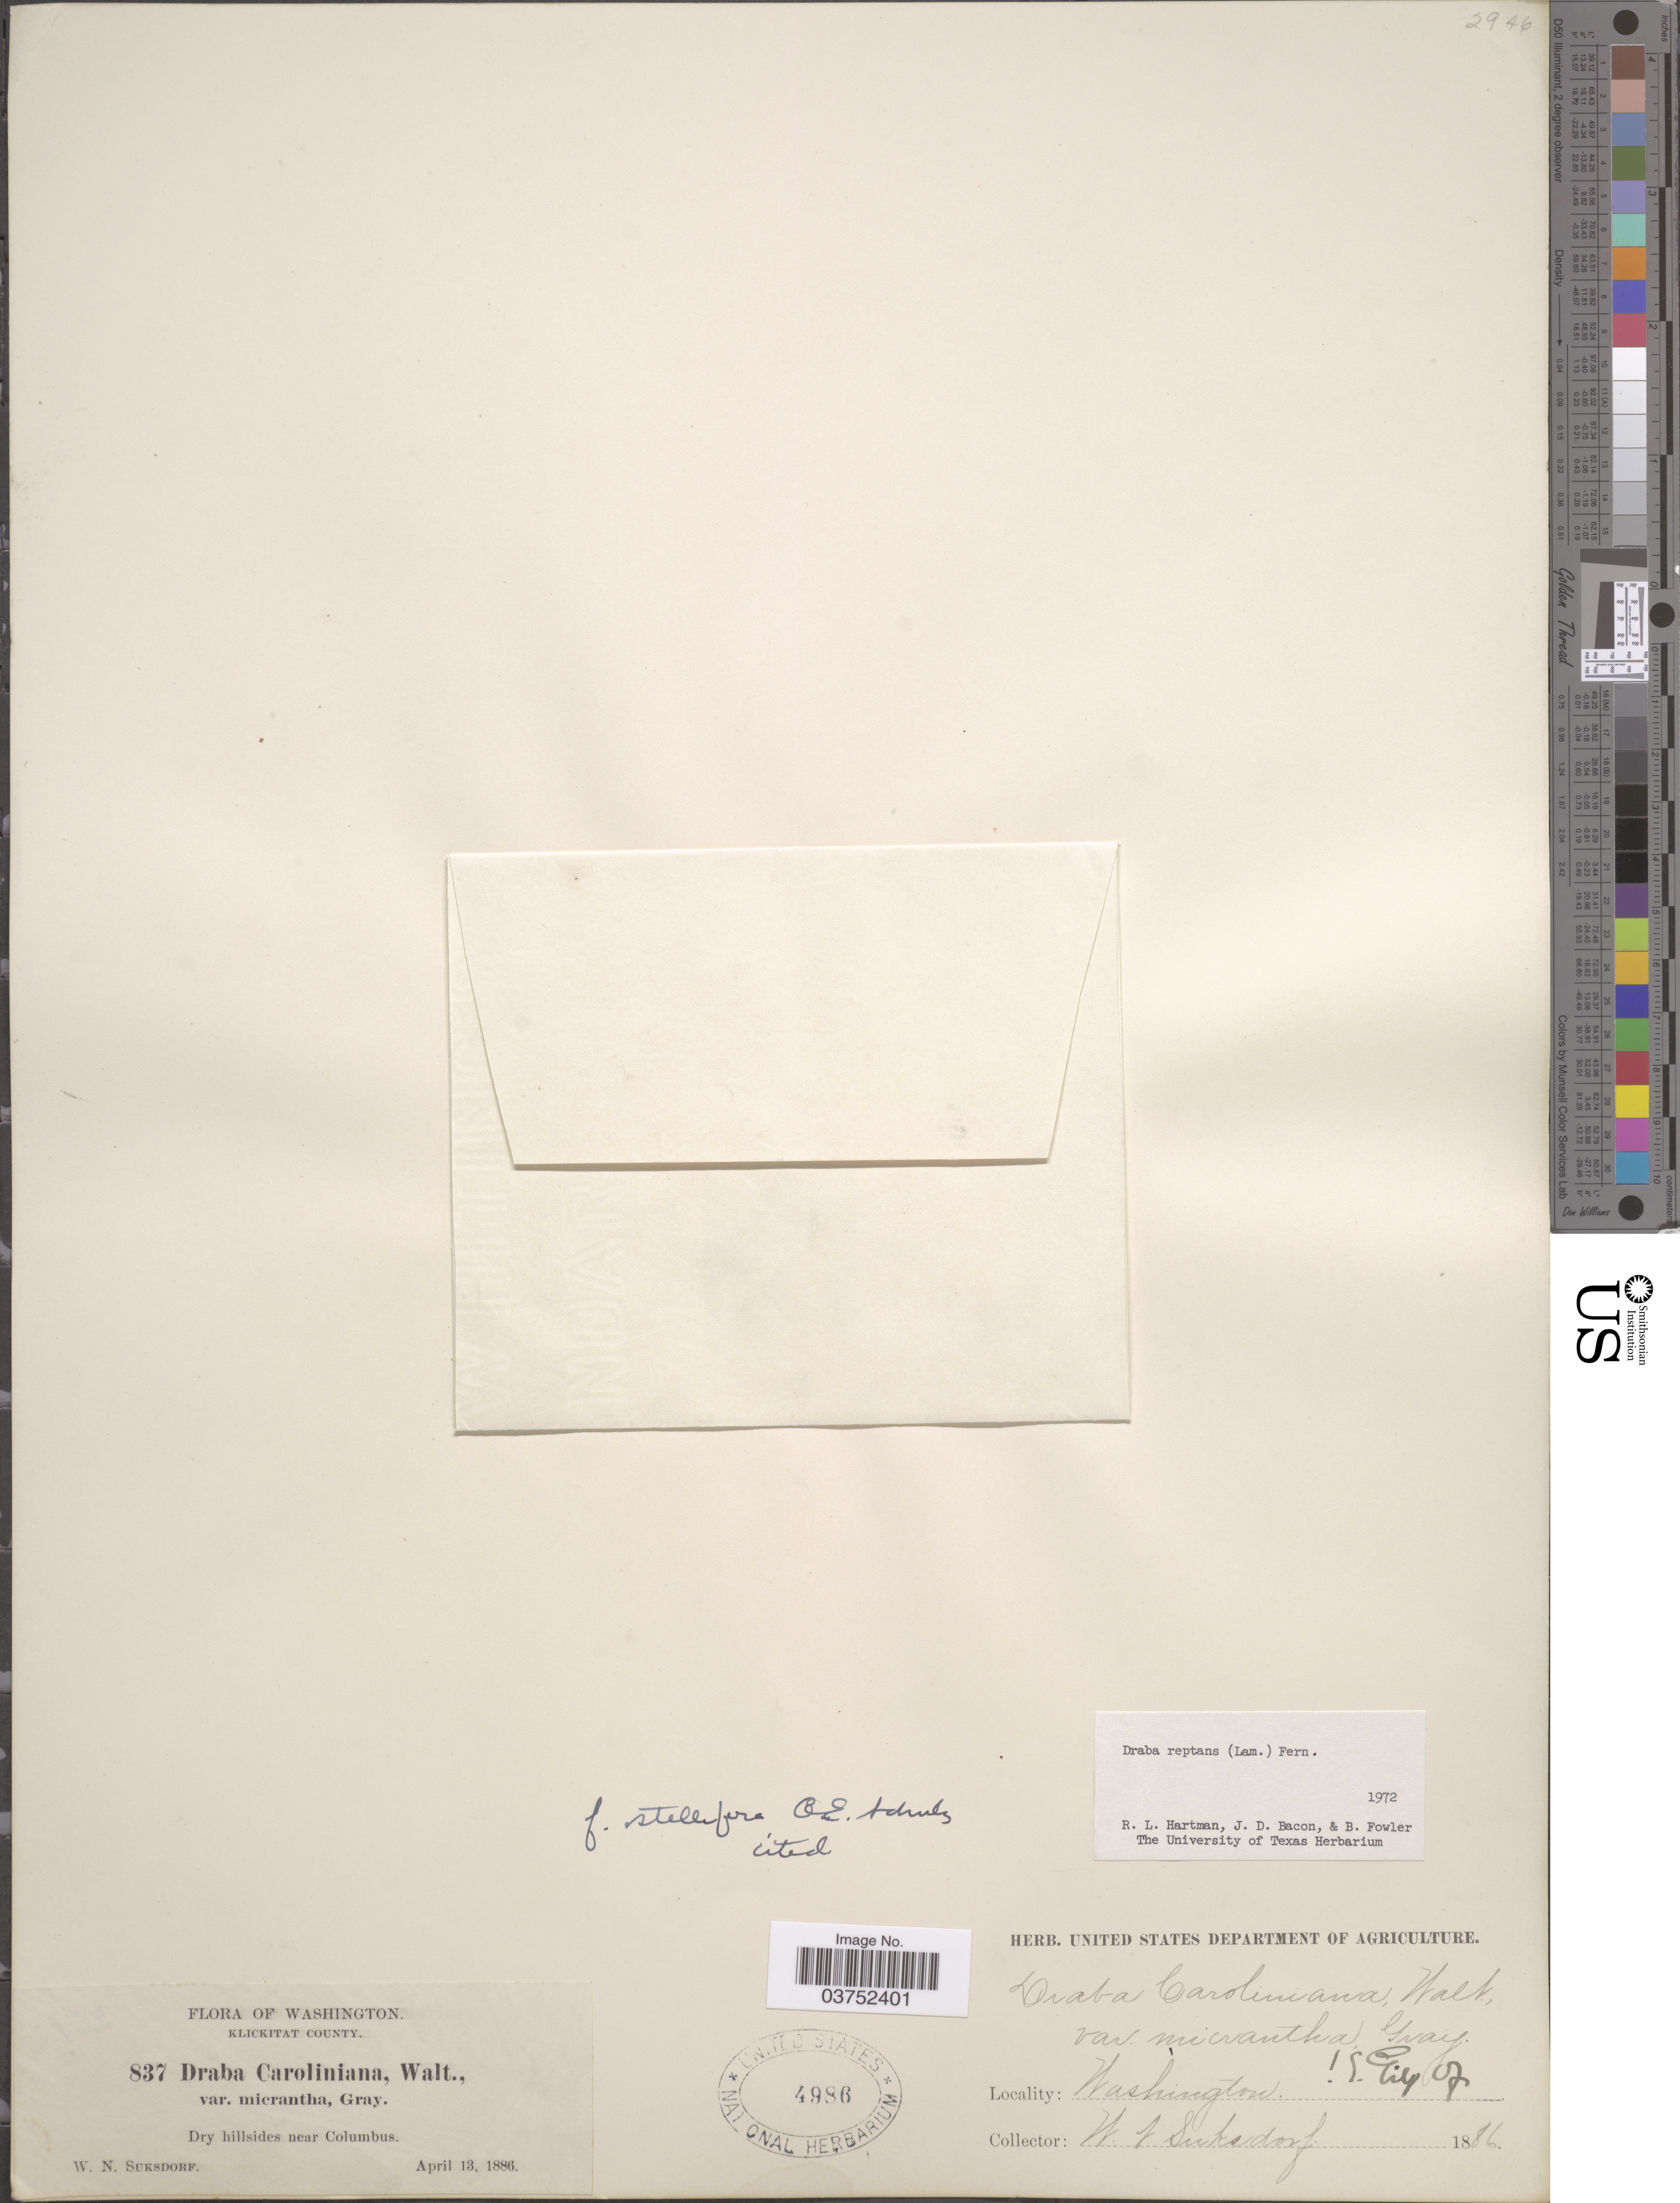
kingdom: Plantae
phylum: Tracheophyta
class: Magnoliopsida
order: Brassicales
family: Brassicaceae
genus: Draba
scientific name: Draba reptans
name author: (Lam.) Fernald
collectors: W. N. Suksdorf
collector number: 837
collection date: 1886-04-13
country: United States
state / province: Washington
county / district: Klickitat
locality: Klickitat County. Dry hillsides near Columbus.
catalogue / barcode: US 4986